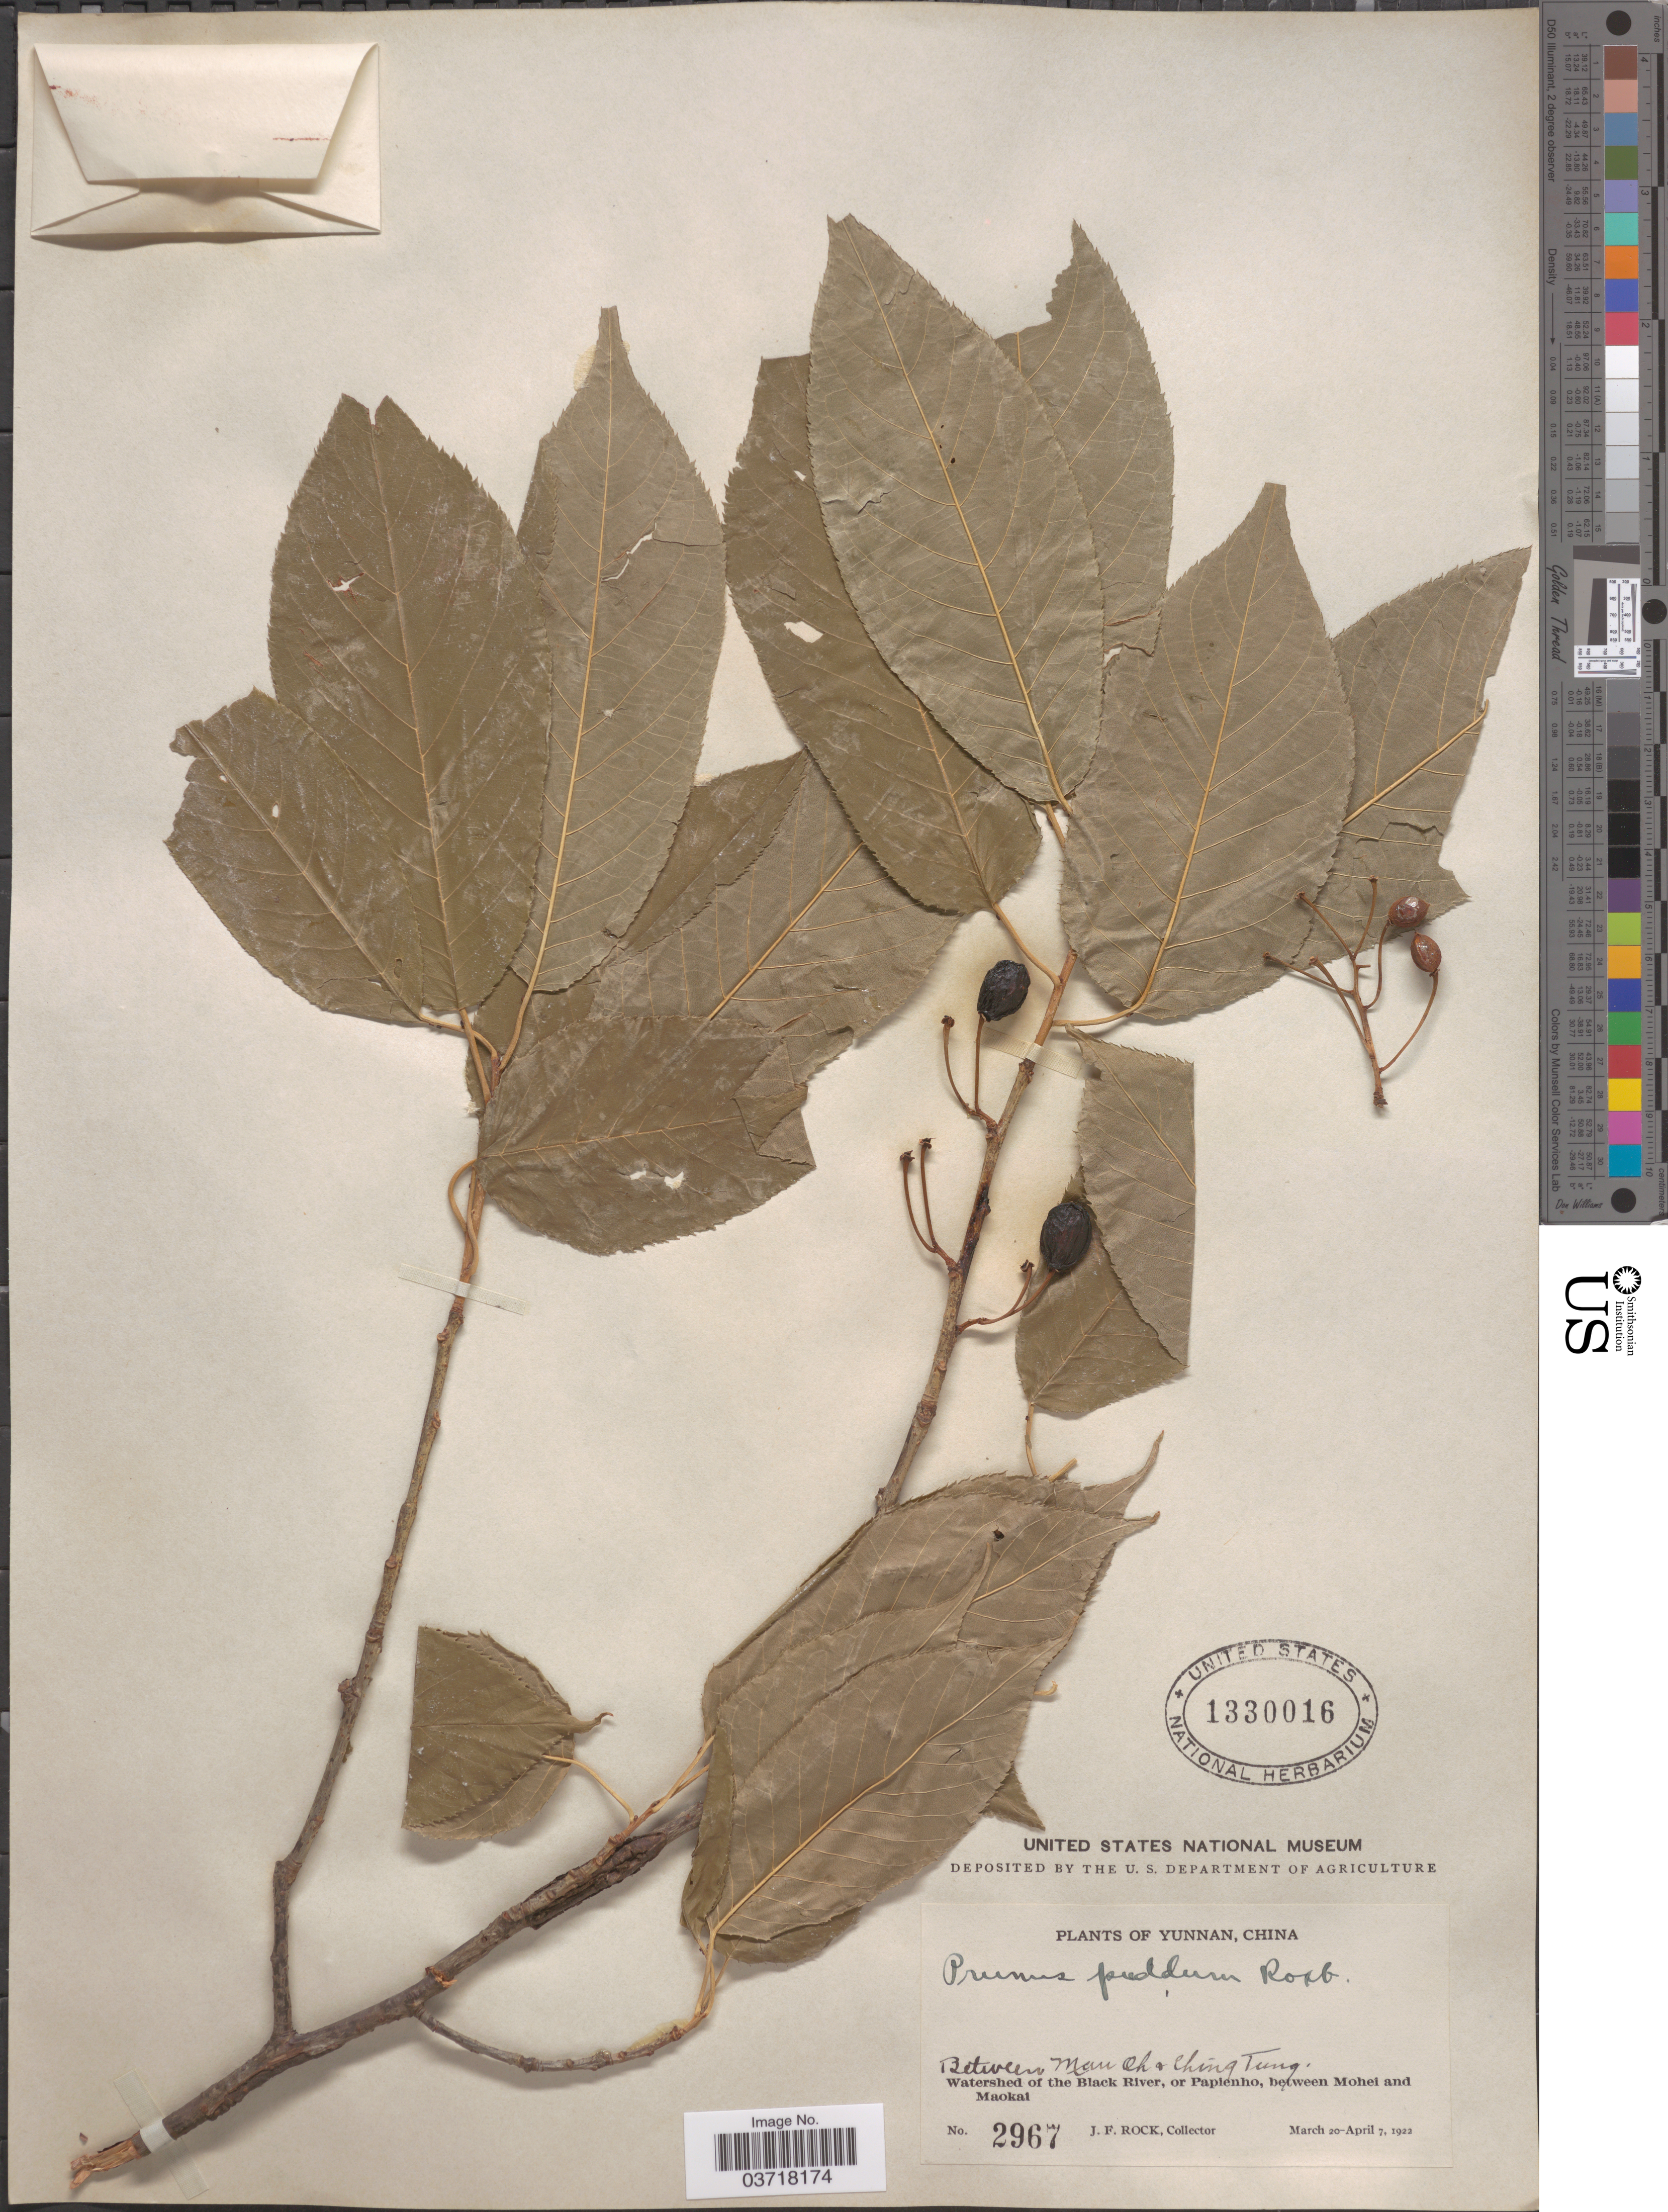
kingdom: Plantae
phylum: Tracheophyta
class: Magnoliopsida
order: Rosales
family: Rosaceae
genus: Prunus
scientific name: Prunus puddum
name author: Stokes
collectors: J. Rock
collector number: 2967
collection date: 1922-03-20/1922-04-07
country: China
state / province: Yunnan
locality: Between Man Oh & Ching Tung. Watershed of the Black River, or Papienho, between Mohei and Maokai.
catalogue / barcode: US 1330016